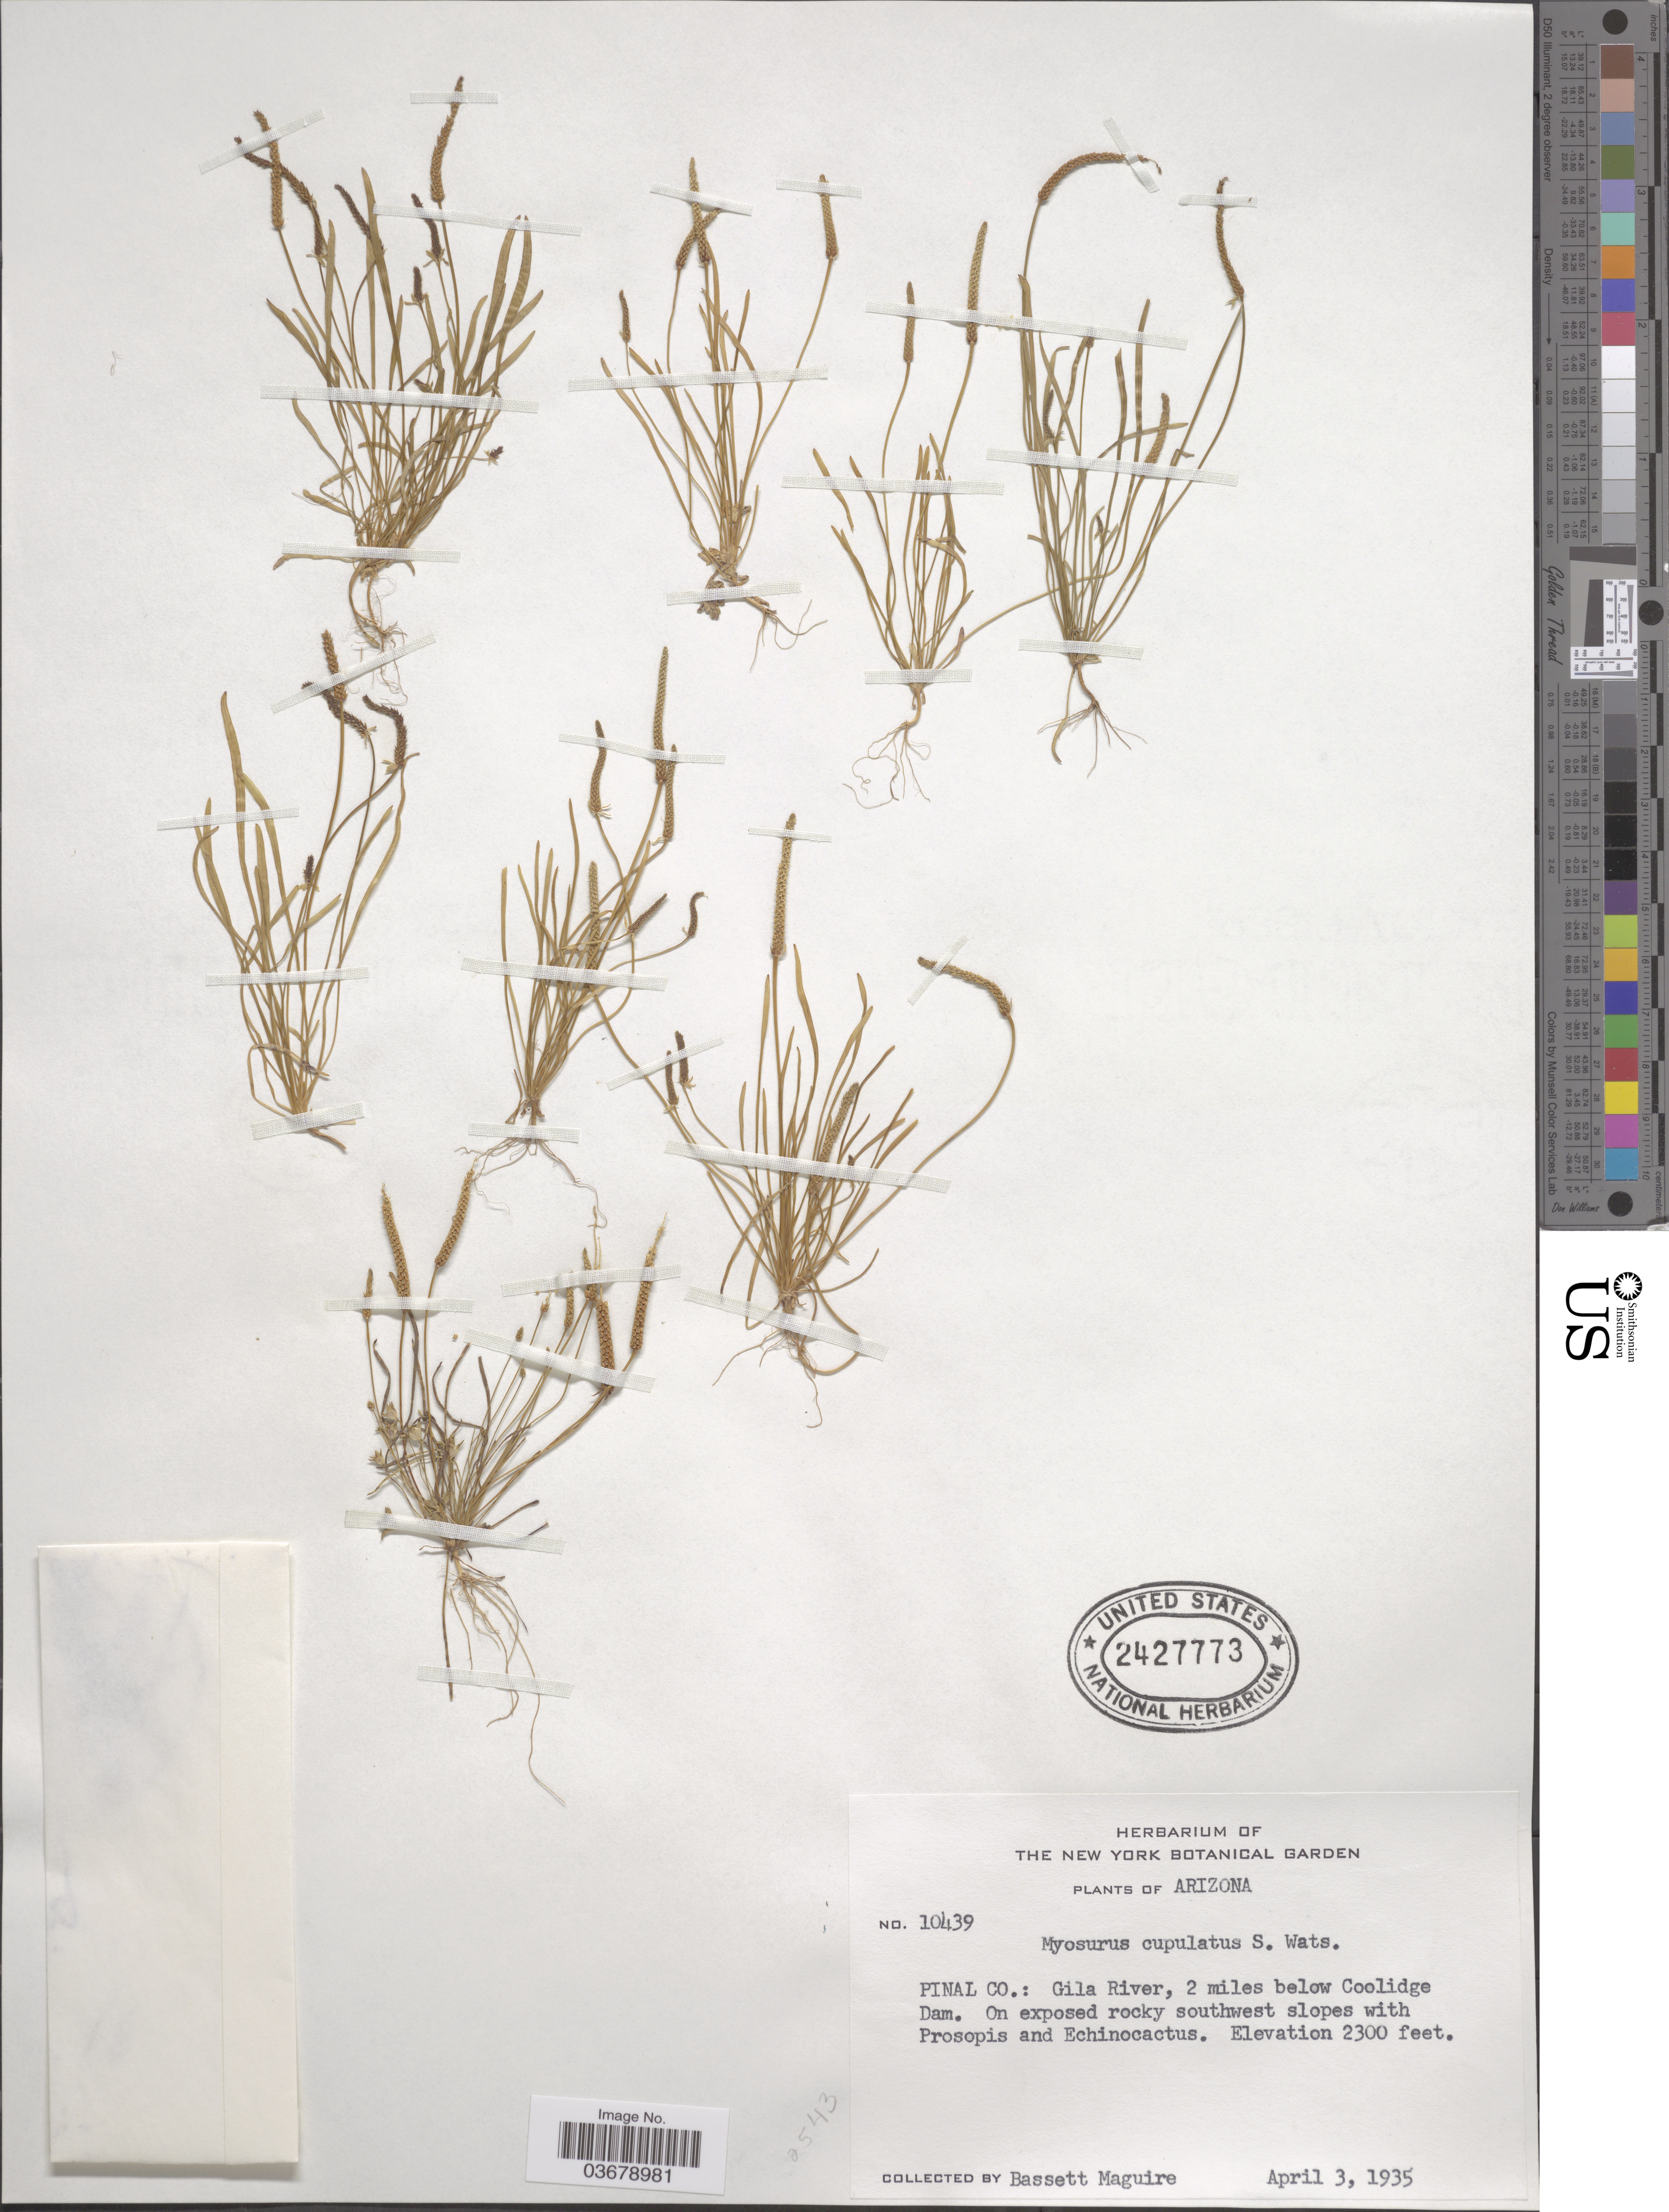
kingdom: Plantae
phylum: Tracheophyta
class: Magnoliopsida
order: Ranunculales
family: Ranunculaceae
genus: Myosurus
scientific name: Myosurus cupulatus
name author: S. Watson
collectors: B. Maguire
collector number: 10439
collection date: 1935-04-03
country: United States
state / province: Arizona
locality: Pinal Co.: Gila River, 2 miles below Coolidge Dam.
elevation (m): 701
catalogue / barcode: US 2427773